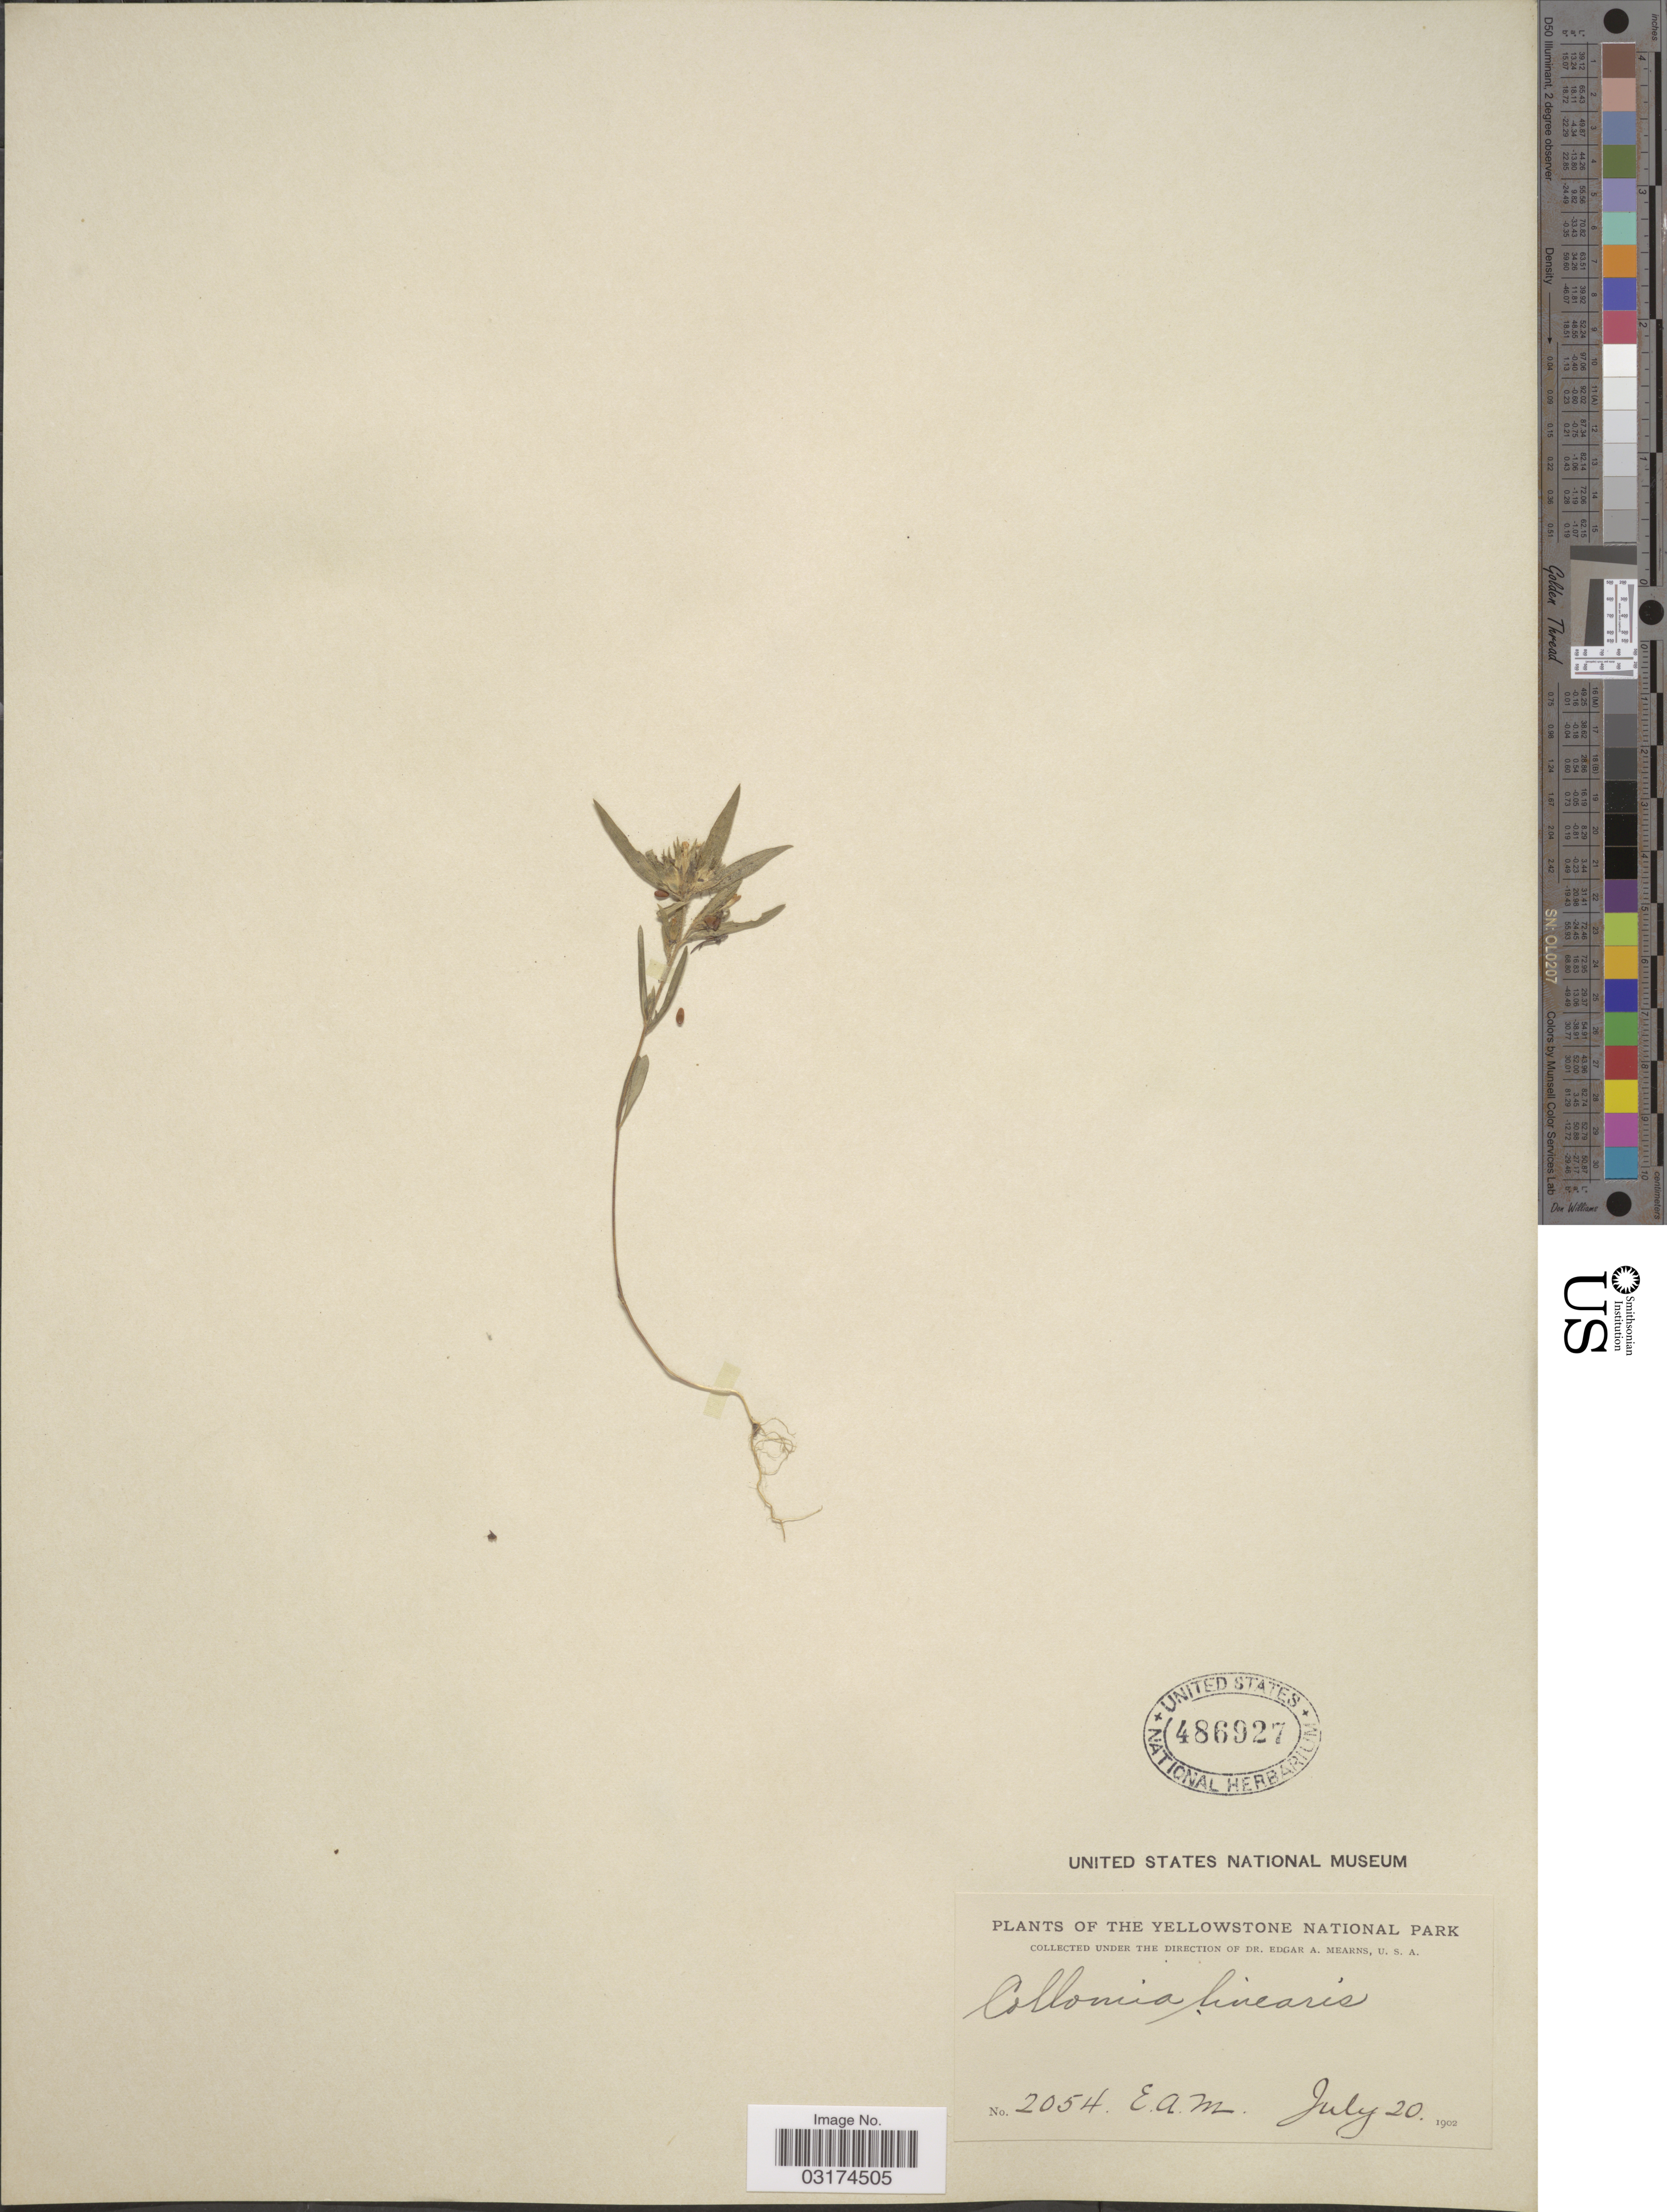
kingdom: Plantae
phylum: Tracheophyta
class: Magnoliopsida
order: Ericales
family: Polemoniaceae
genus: Collomia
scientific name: Collomia linearis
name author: Nutt.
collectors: E. A. Mearns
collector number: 2054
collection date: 1902-07-20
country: United States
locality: Yellowstone National Park.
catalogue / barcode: US 486927